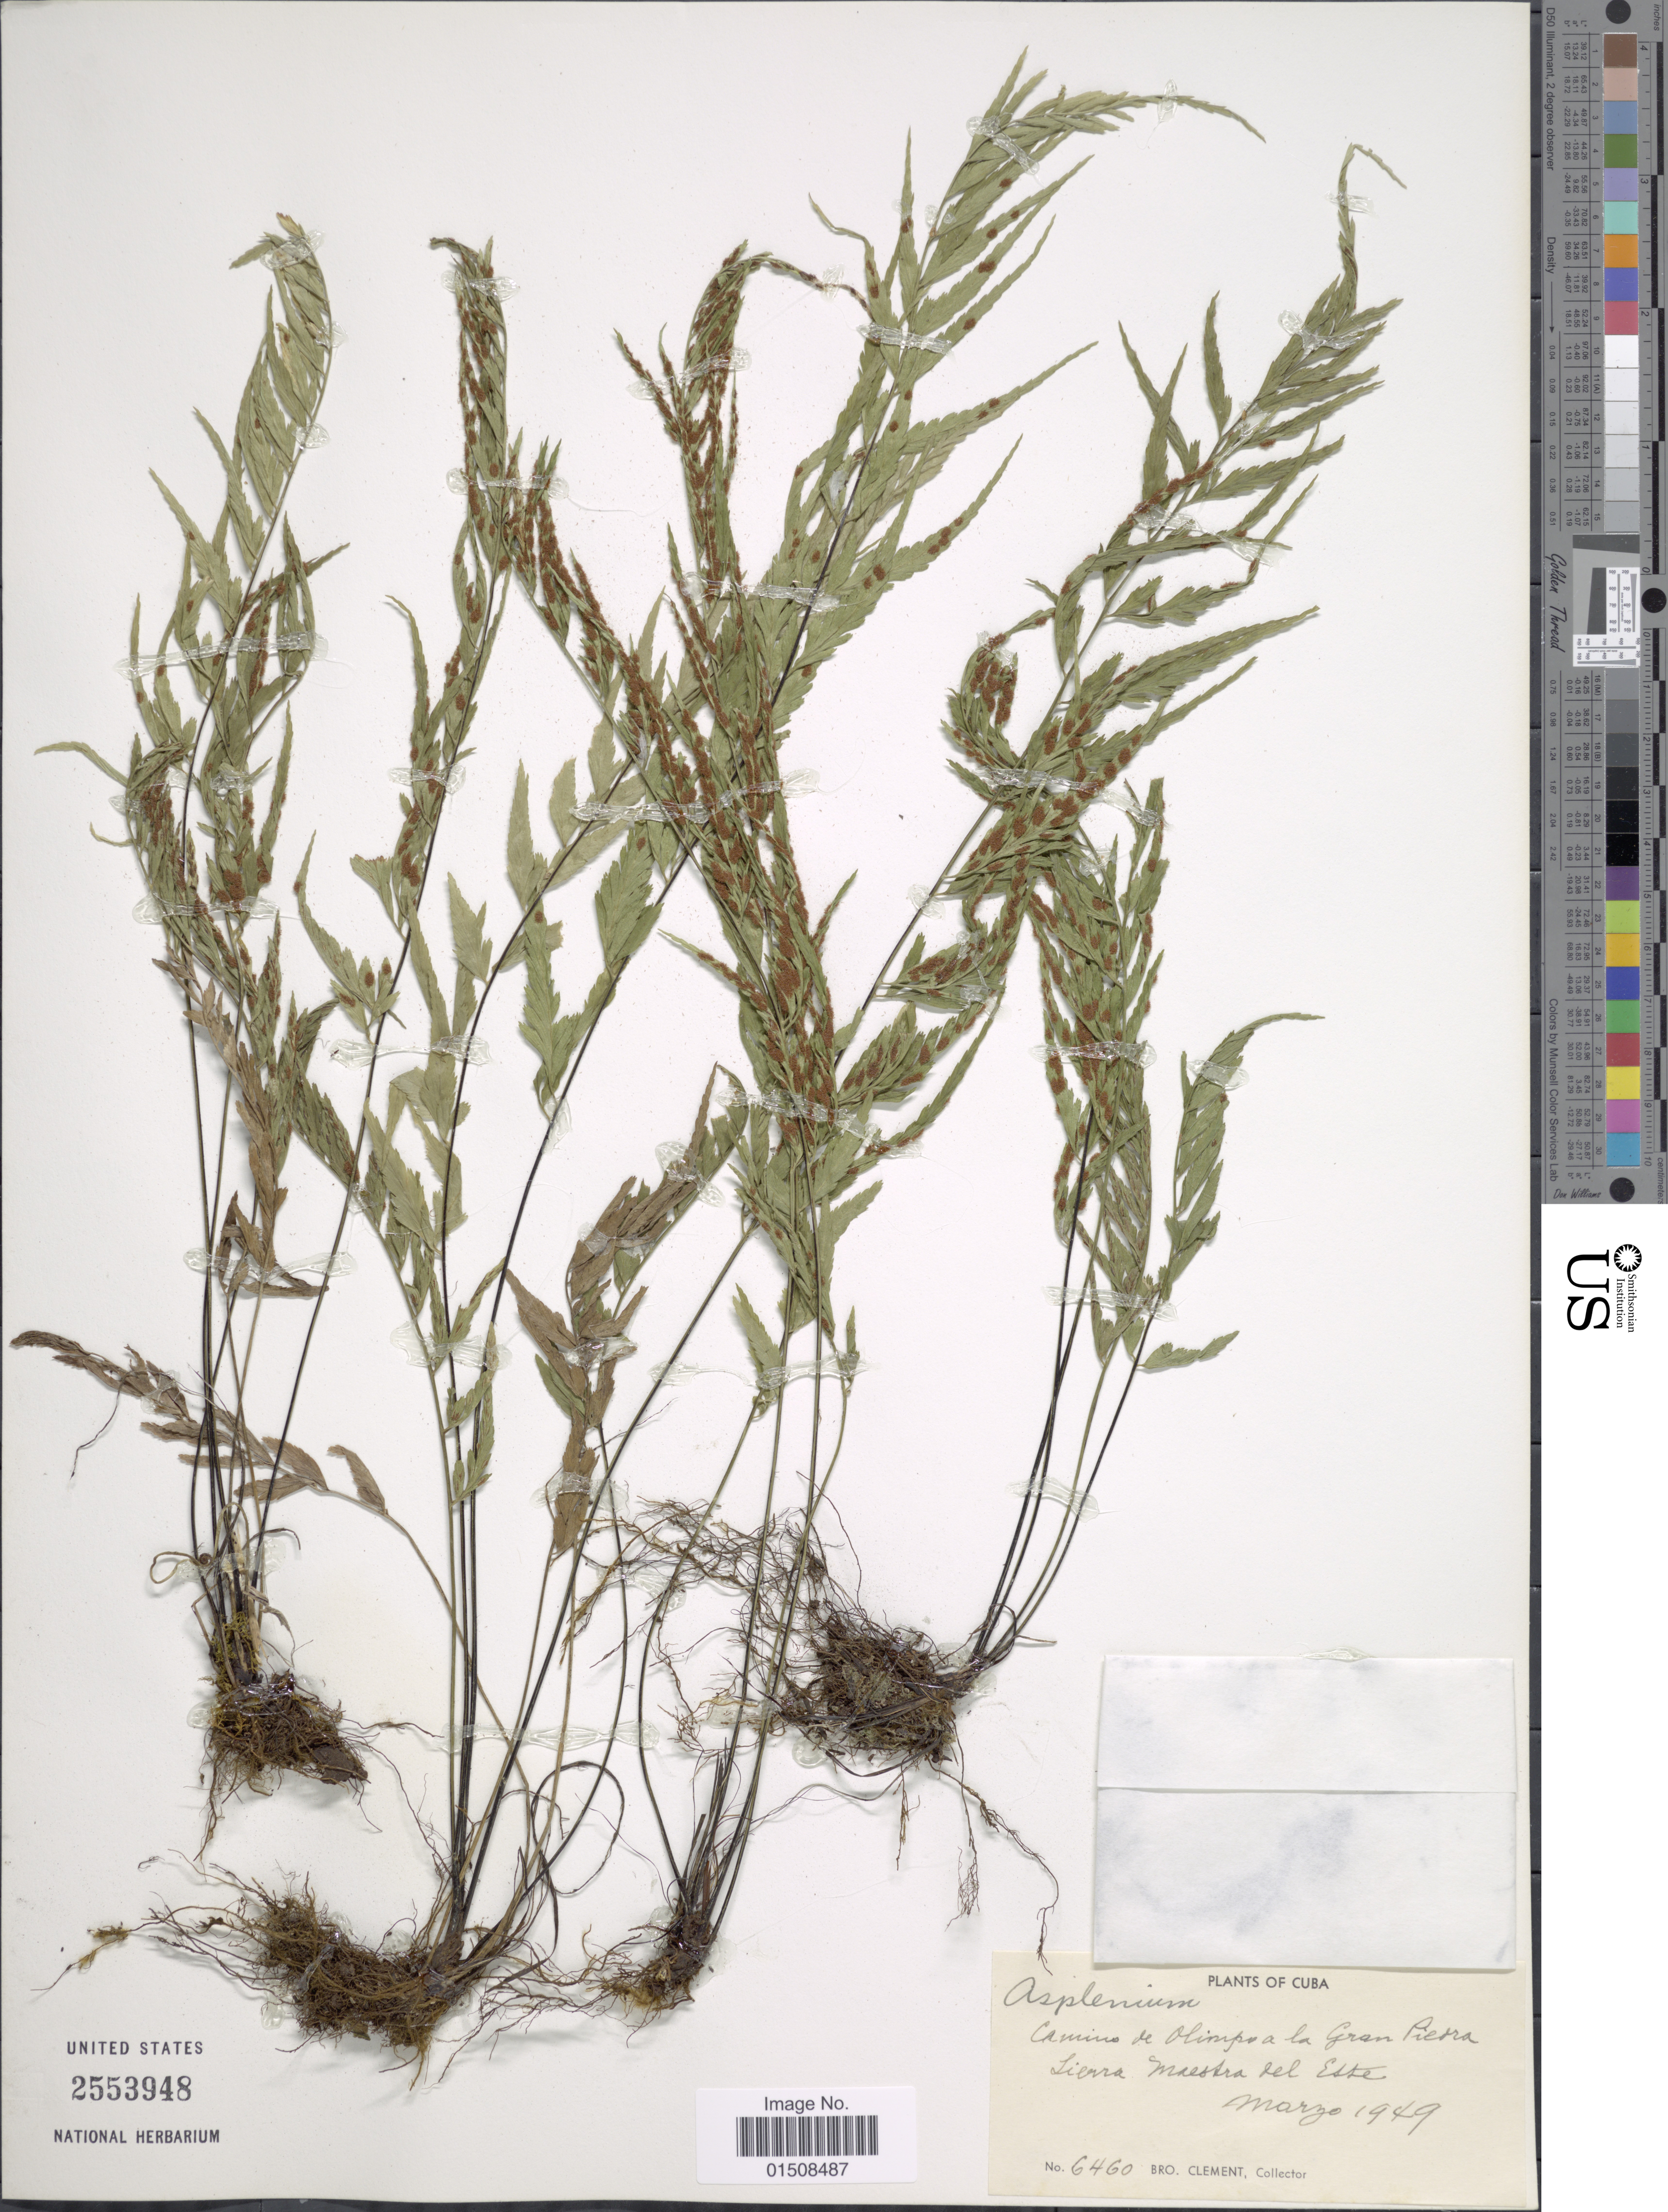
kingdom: Plantae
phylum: Tracheophyta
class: Polypodiopsida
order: Polypodiales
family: Aspleniaceae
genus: Asplenium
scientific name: Asplenium auritum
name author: Sw.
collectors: B. Clement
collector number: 6460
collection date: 1949-03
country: Cuba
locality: Camino de Olimpro a la Gran Piera Sierra Maestra del Este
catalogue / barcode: US 2553948